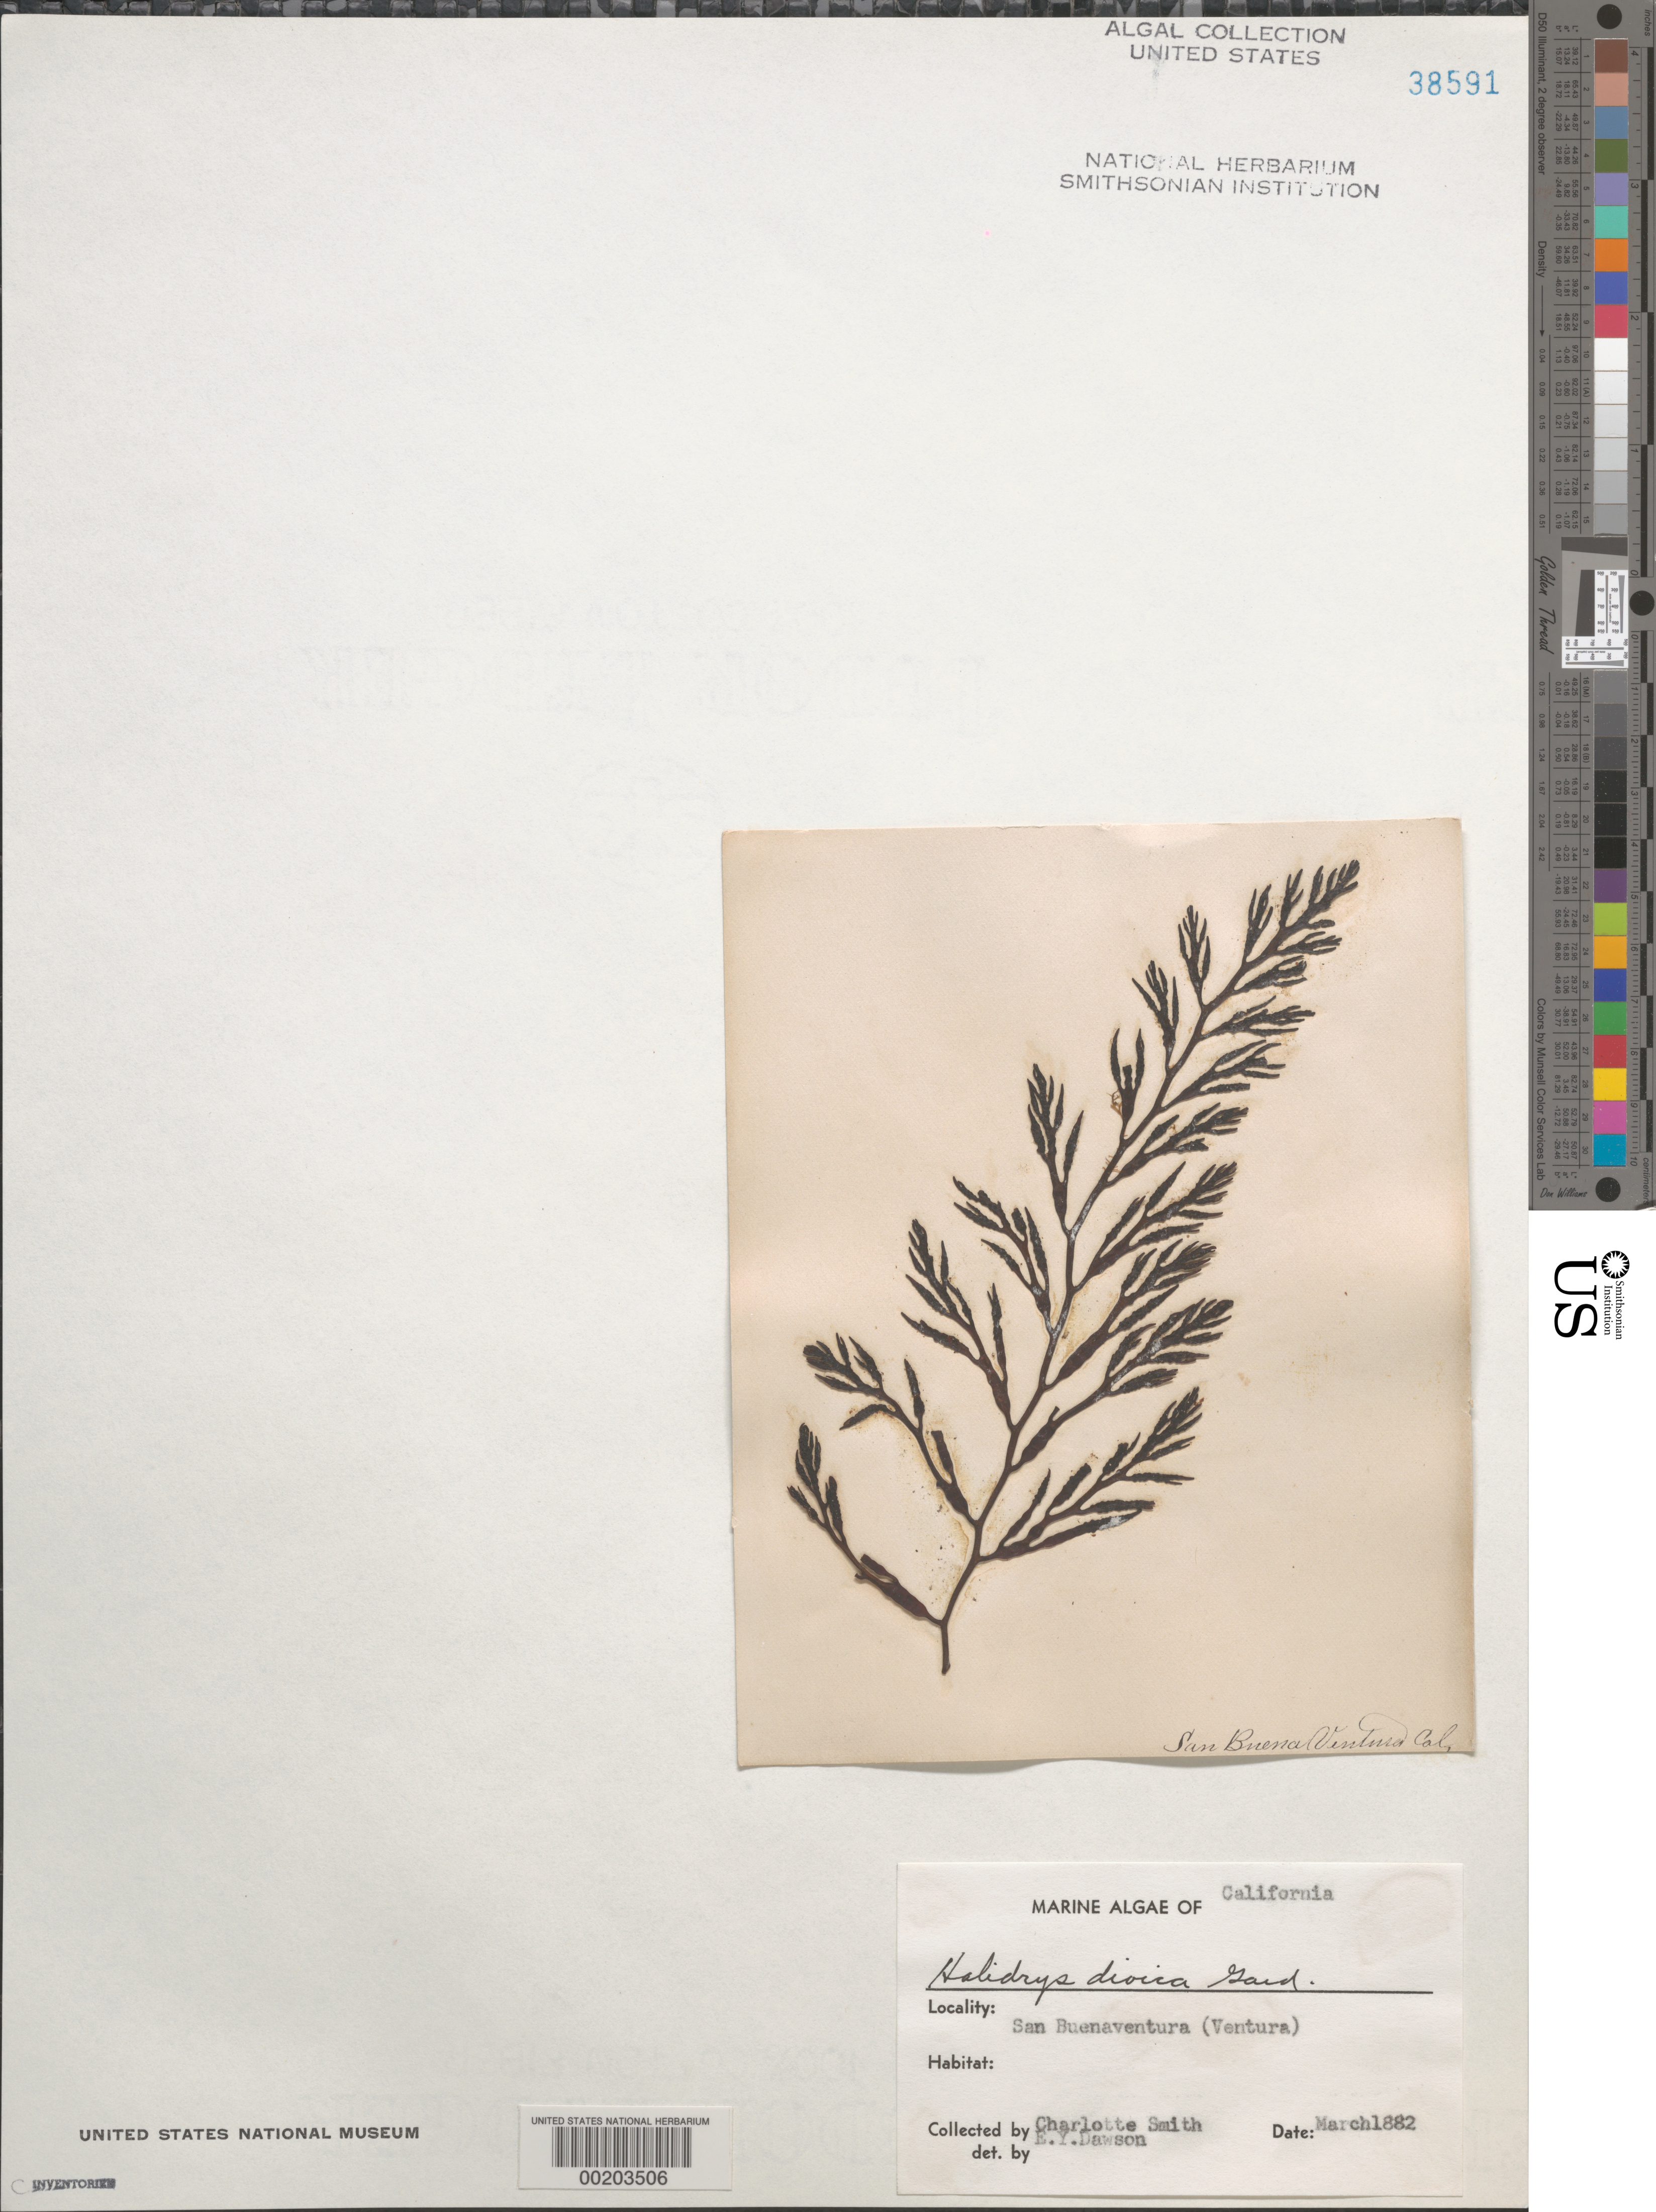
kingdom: Chromista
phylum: Ochrophyta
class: Phaeophyceae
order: Fucales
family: Sargassaceae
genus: Halidrys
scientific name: Halidrys dioica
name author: N.L. Gardner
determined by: Dawson, E. Y.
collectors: C. Smith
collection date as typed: Mar 1882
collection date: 1882-03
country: United States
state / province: California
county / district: Ventura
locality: San Buenaventura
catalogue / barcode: US 38591